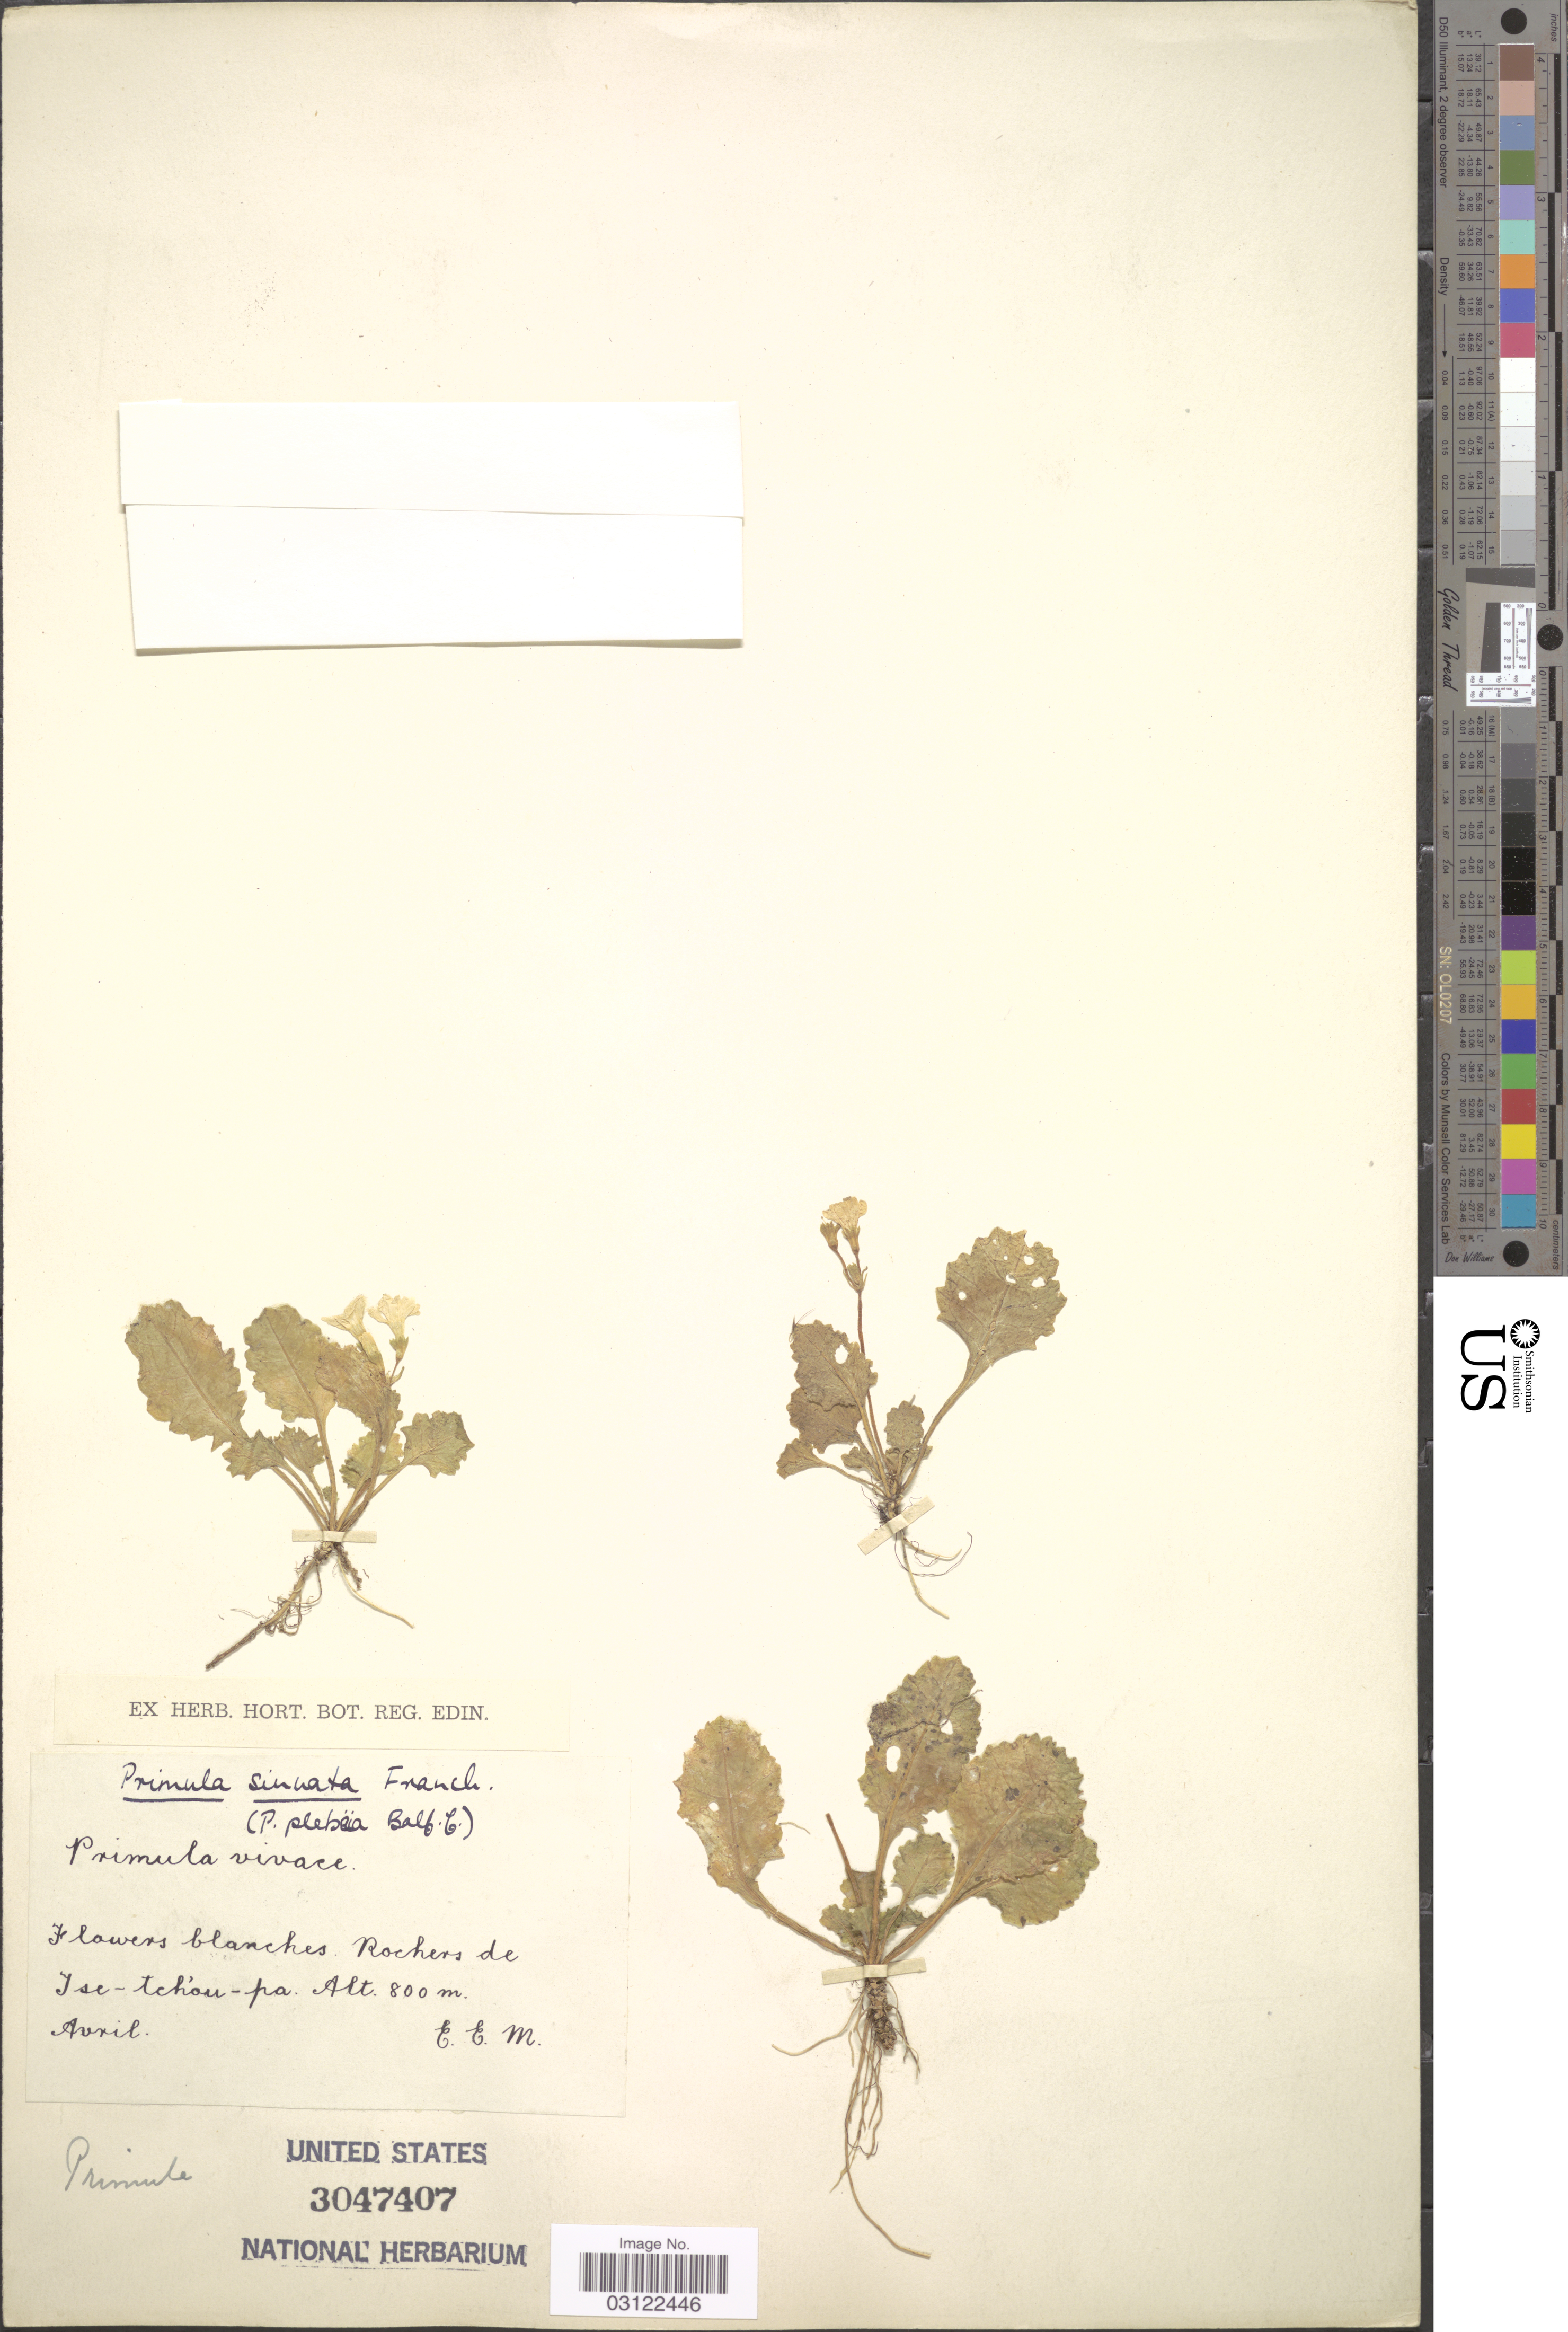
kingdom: Plantae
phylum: Tracheophyta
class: Magnoliopsida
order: Ericales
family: Primulaceae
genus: Primula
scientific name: Primula sinuata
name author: Franch.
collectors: E. E. M.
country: China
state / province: Yunnan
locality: Rochers de Tse-tch'ou-pa.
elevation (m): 800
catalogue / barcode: US 3047407